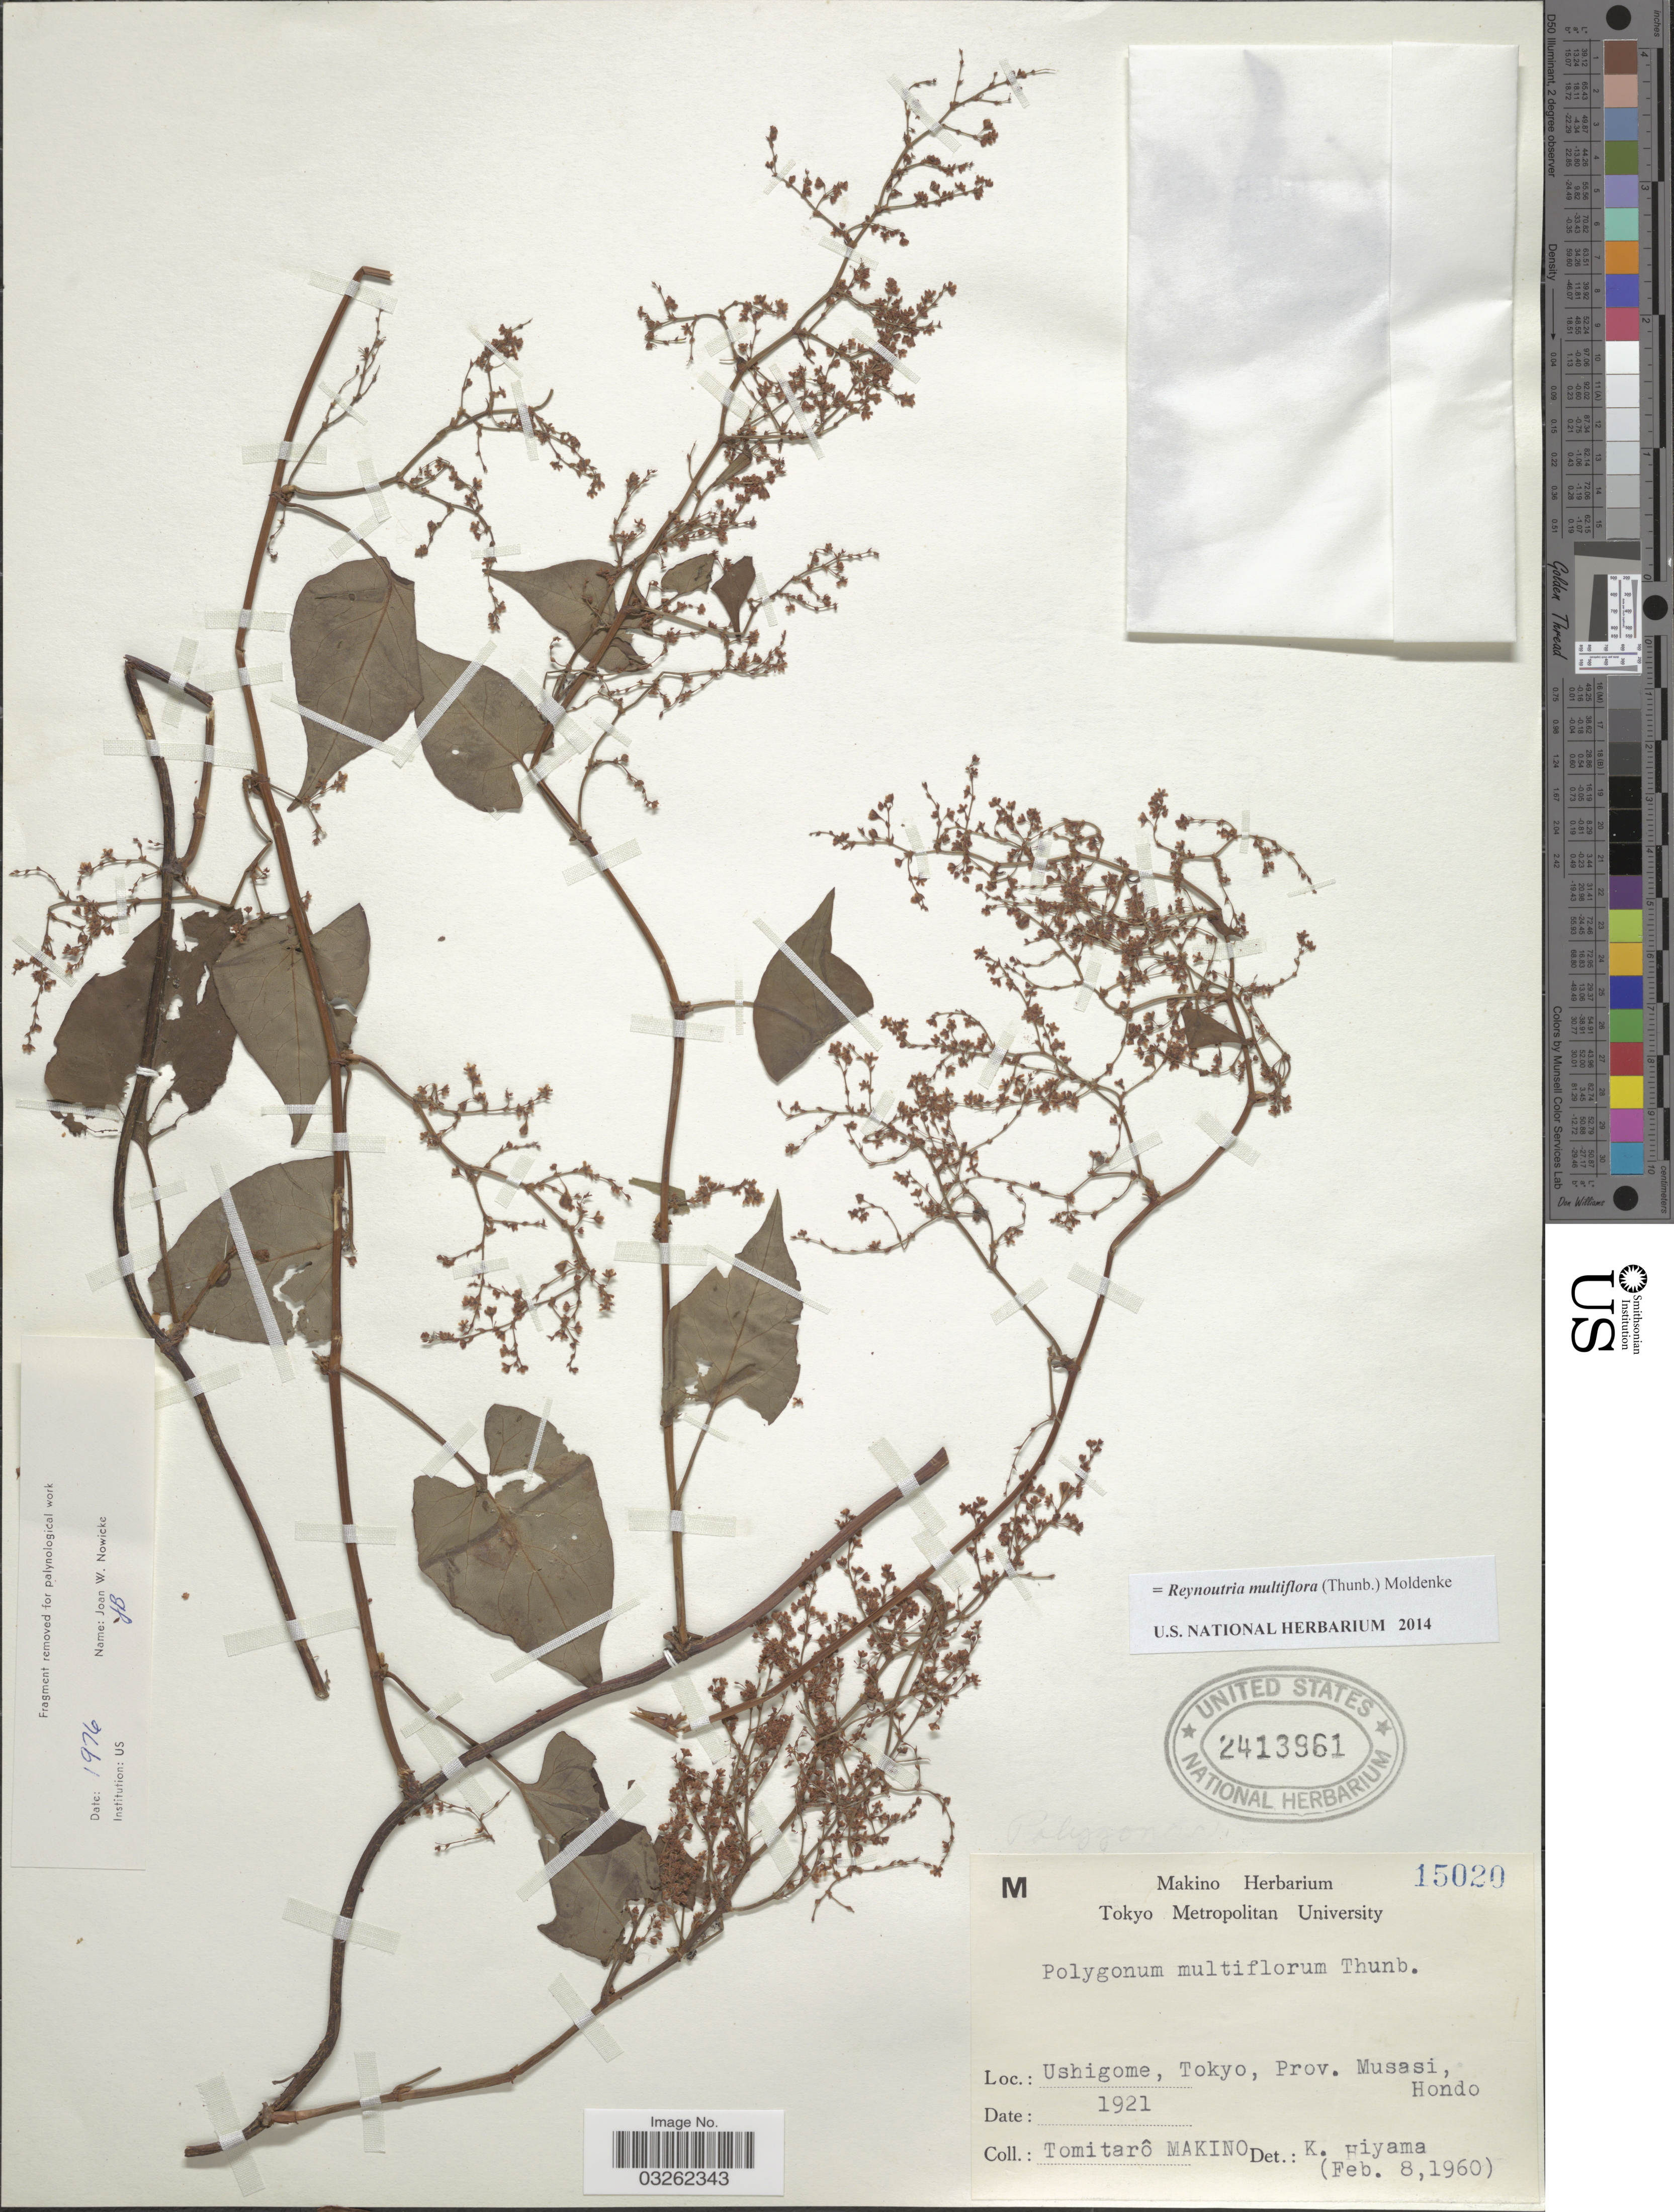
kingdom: Plantae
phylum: Tracheophyta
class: Magnoliopsida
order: Caryophyllales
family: Polygonaceae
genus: Reynoutria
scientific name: Reynoutria multiflora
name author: (Thunb.) Moldenke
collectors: T. Makino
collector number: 15020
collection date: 1921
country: Japan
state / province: Tokyo, Federal City of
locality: Ushigome, Tokyo, Prov. Musasi, Hondo.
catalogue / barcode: US 2413961